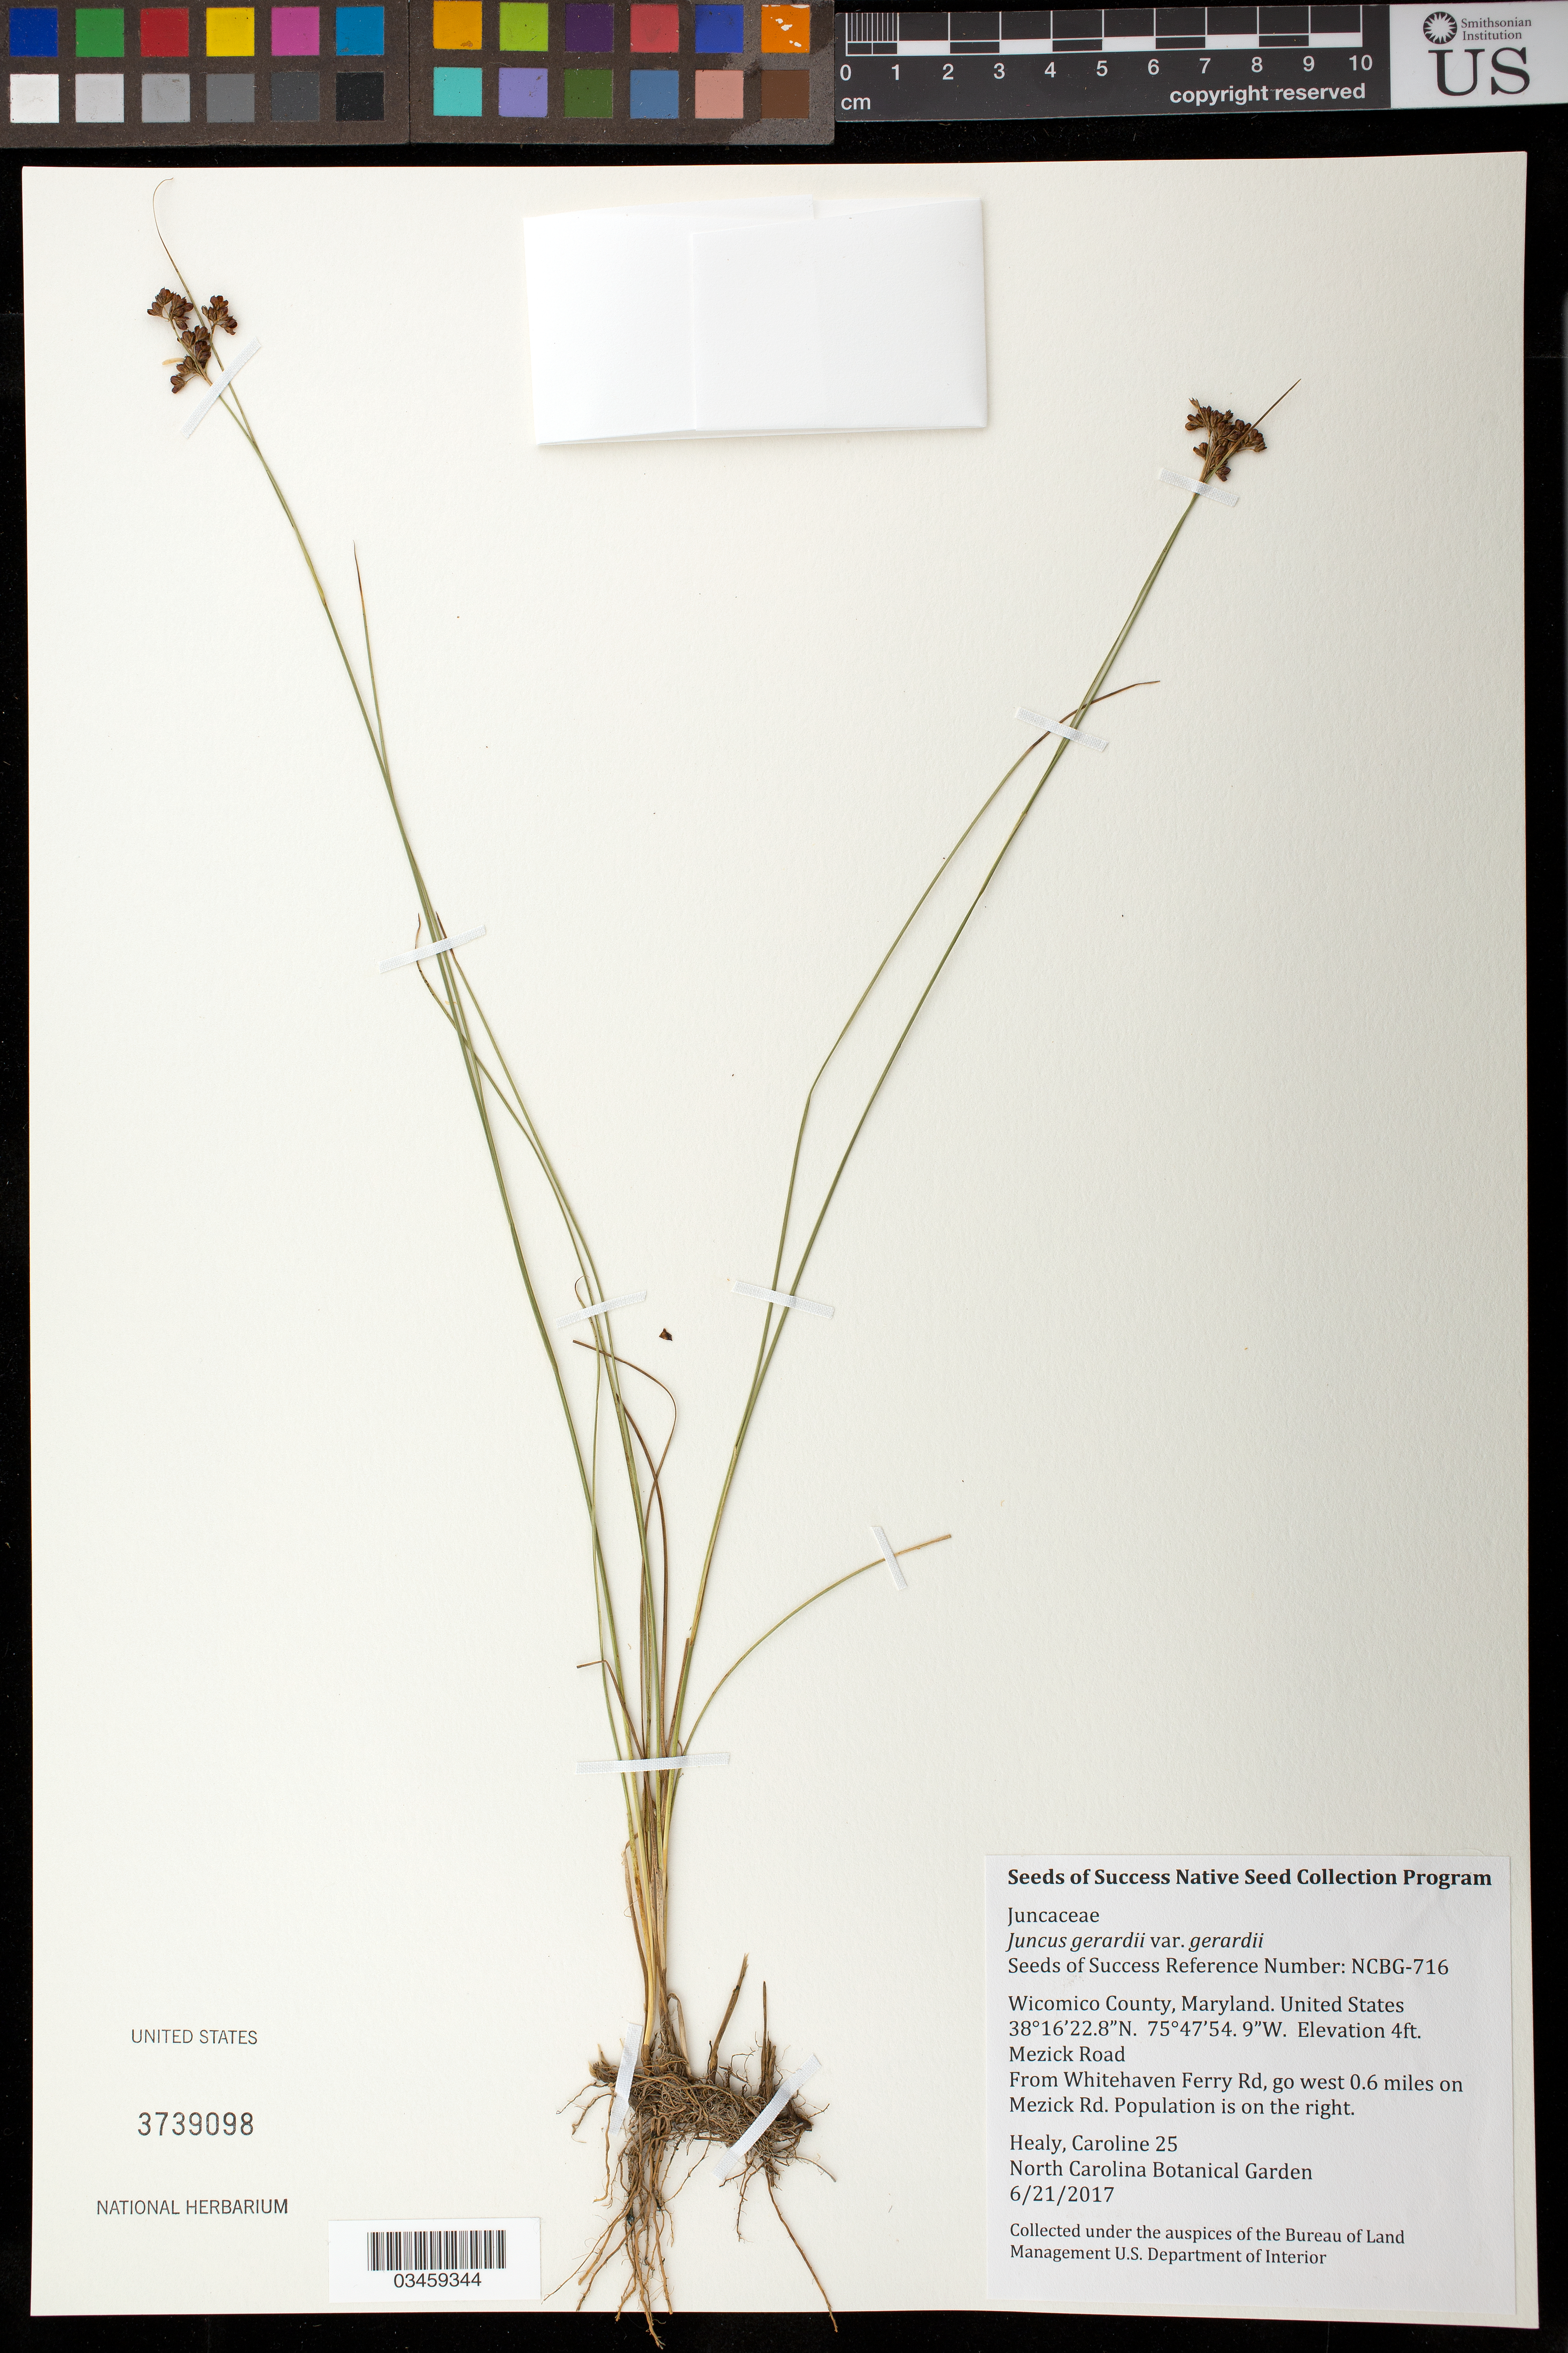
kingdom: Plantae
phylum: Tracheophyta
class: Liliopsida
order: Poales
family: Juncaceae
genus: Juncus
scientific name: Juncus gerardi var. gerardi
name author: Loisel.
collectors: C. Healy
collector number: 25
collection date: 2017-06-21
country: United States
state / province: Maryland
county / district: Wicomico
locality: Mezick Road, from Whitehaven Ferry Rd, west 0.6 mi. on Mezick Road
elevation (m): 1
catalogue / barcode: US 3739098